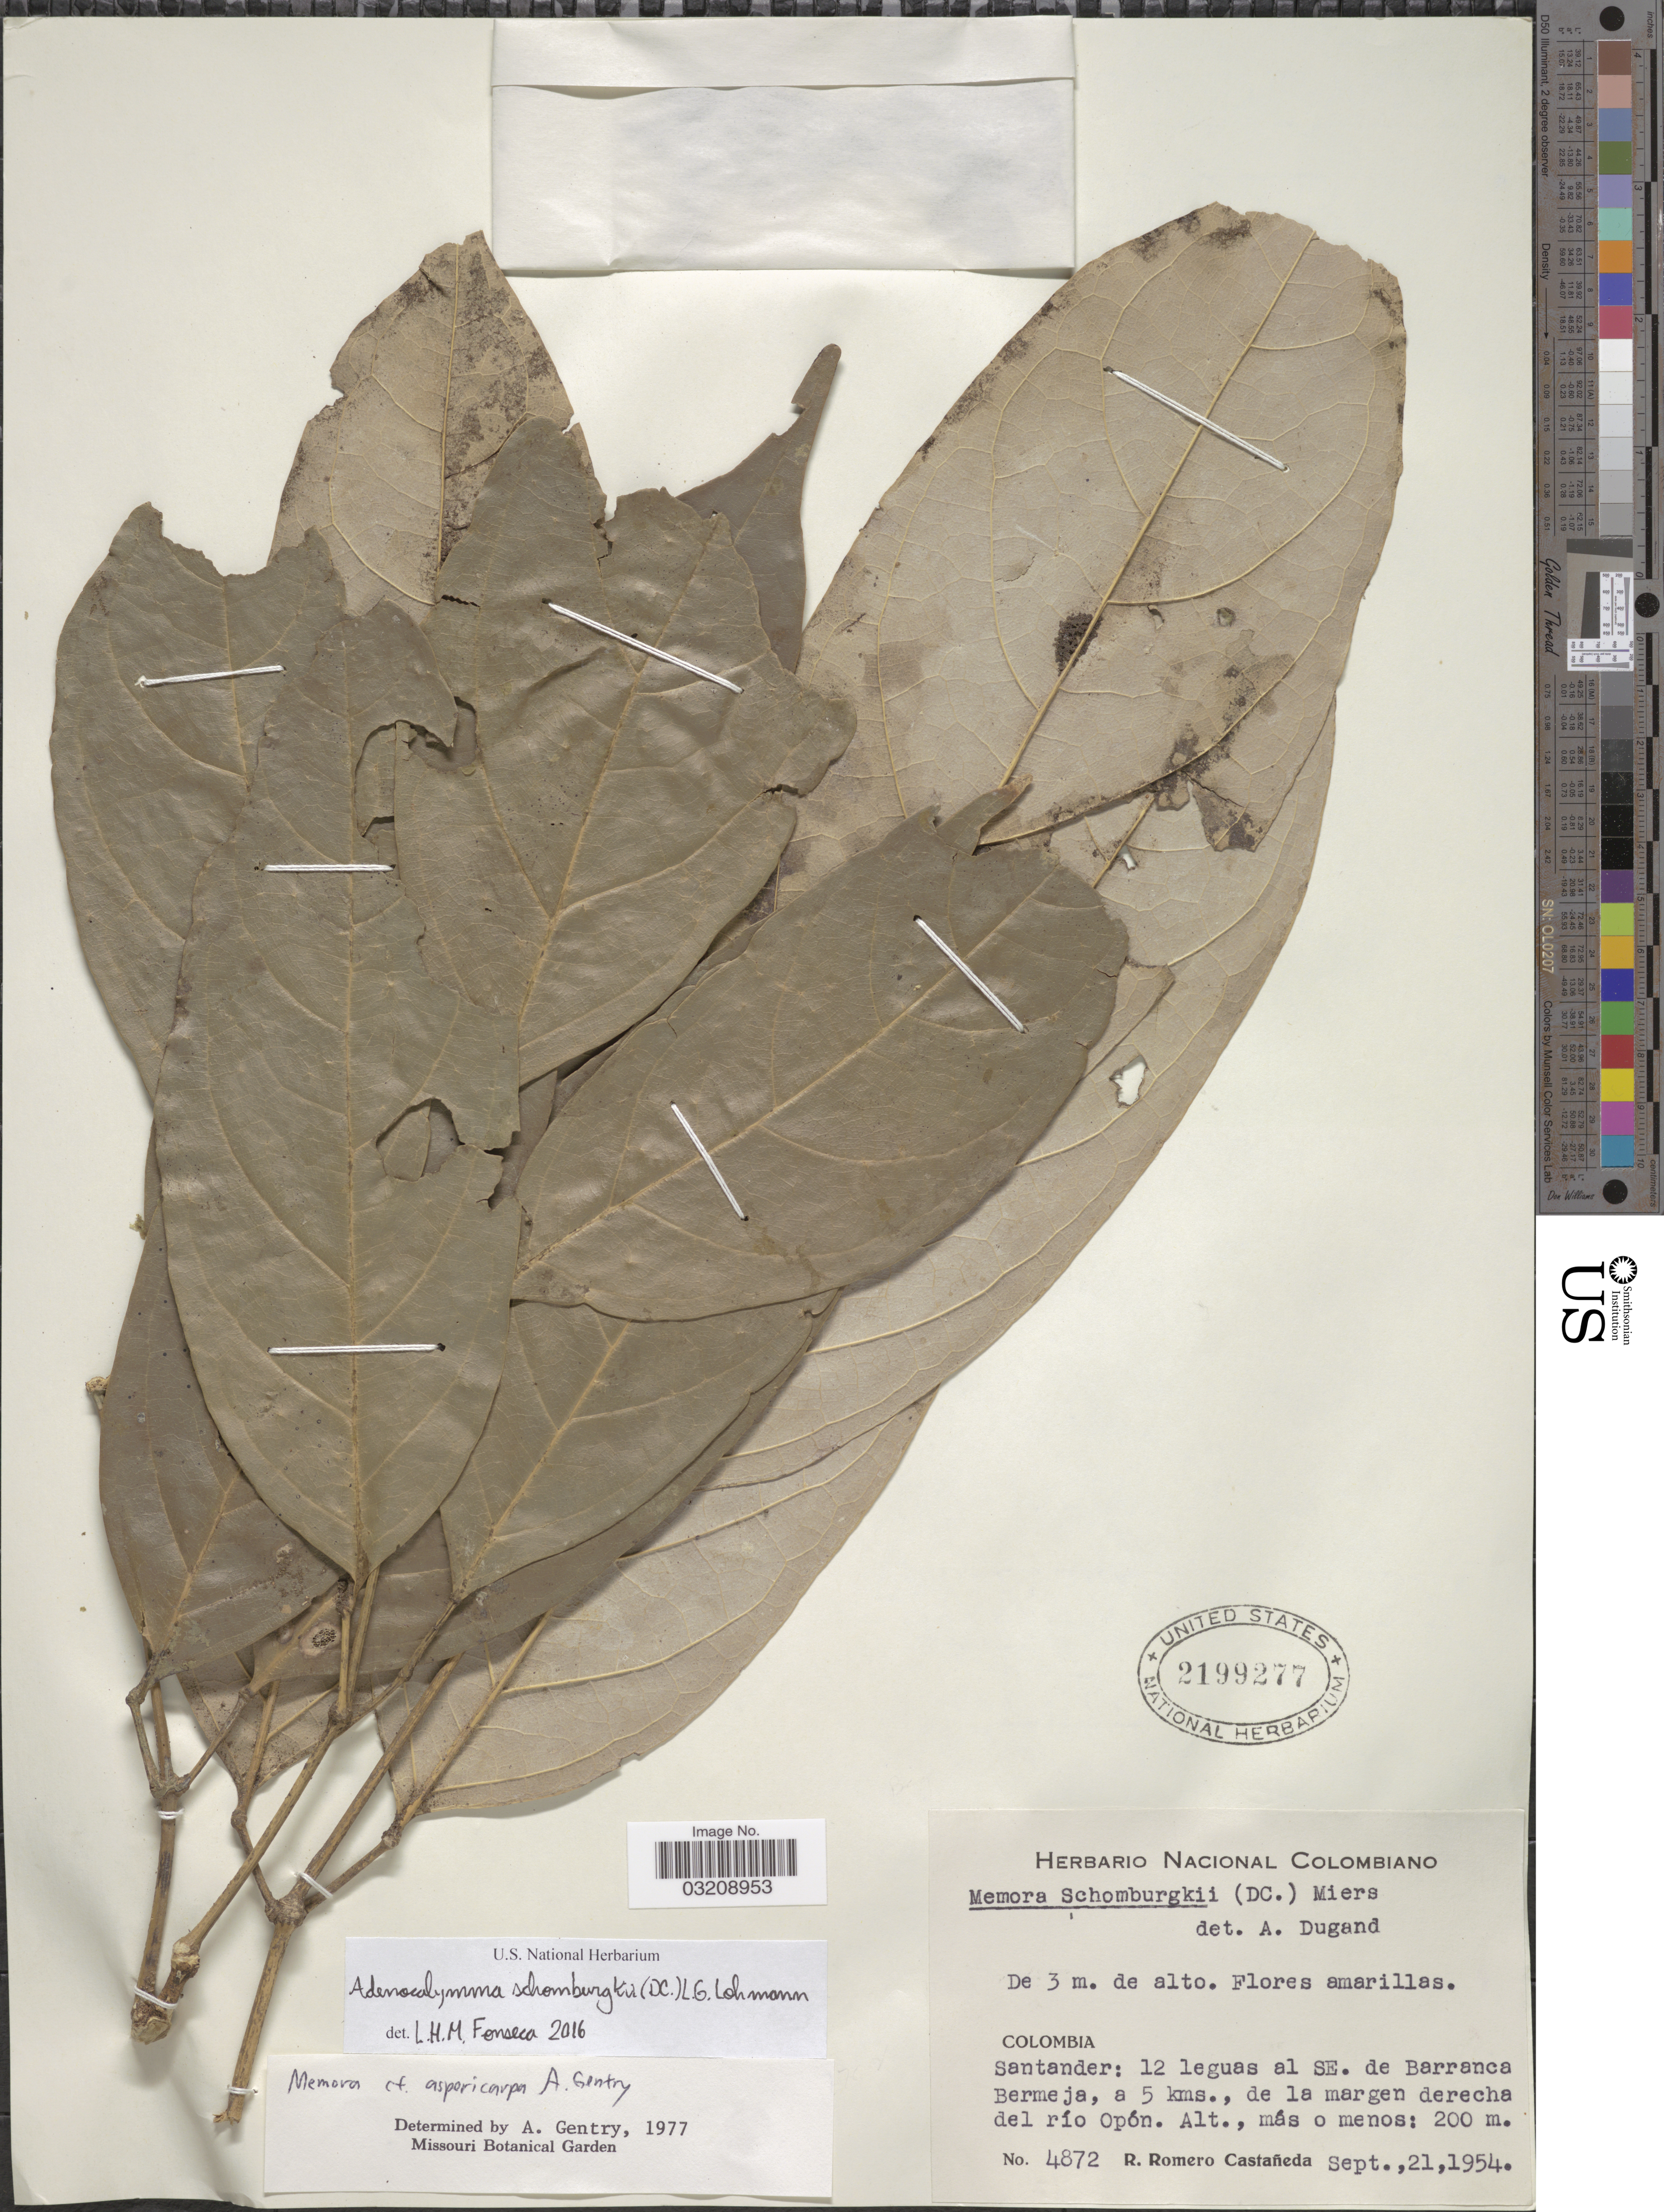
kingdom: Plantae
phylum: Tracheophyta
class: Magnoliopsida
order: Lamiales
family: Bignoniaceae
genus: Adenocalymma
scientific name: Adenocalymma schomburgkii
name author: (DC.) L.G. Lohmann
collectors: R. Romero Castañeda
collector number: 4872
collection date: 1954-09-21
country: Colombia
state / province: Santander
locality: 12 leguas al SE. de Barranca Bermeja, a 5 kms., de la margen derecha del río Opón.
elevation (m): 200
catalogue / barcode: US 2199277